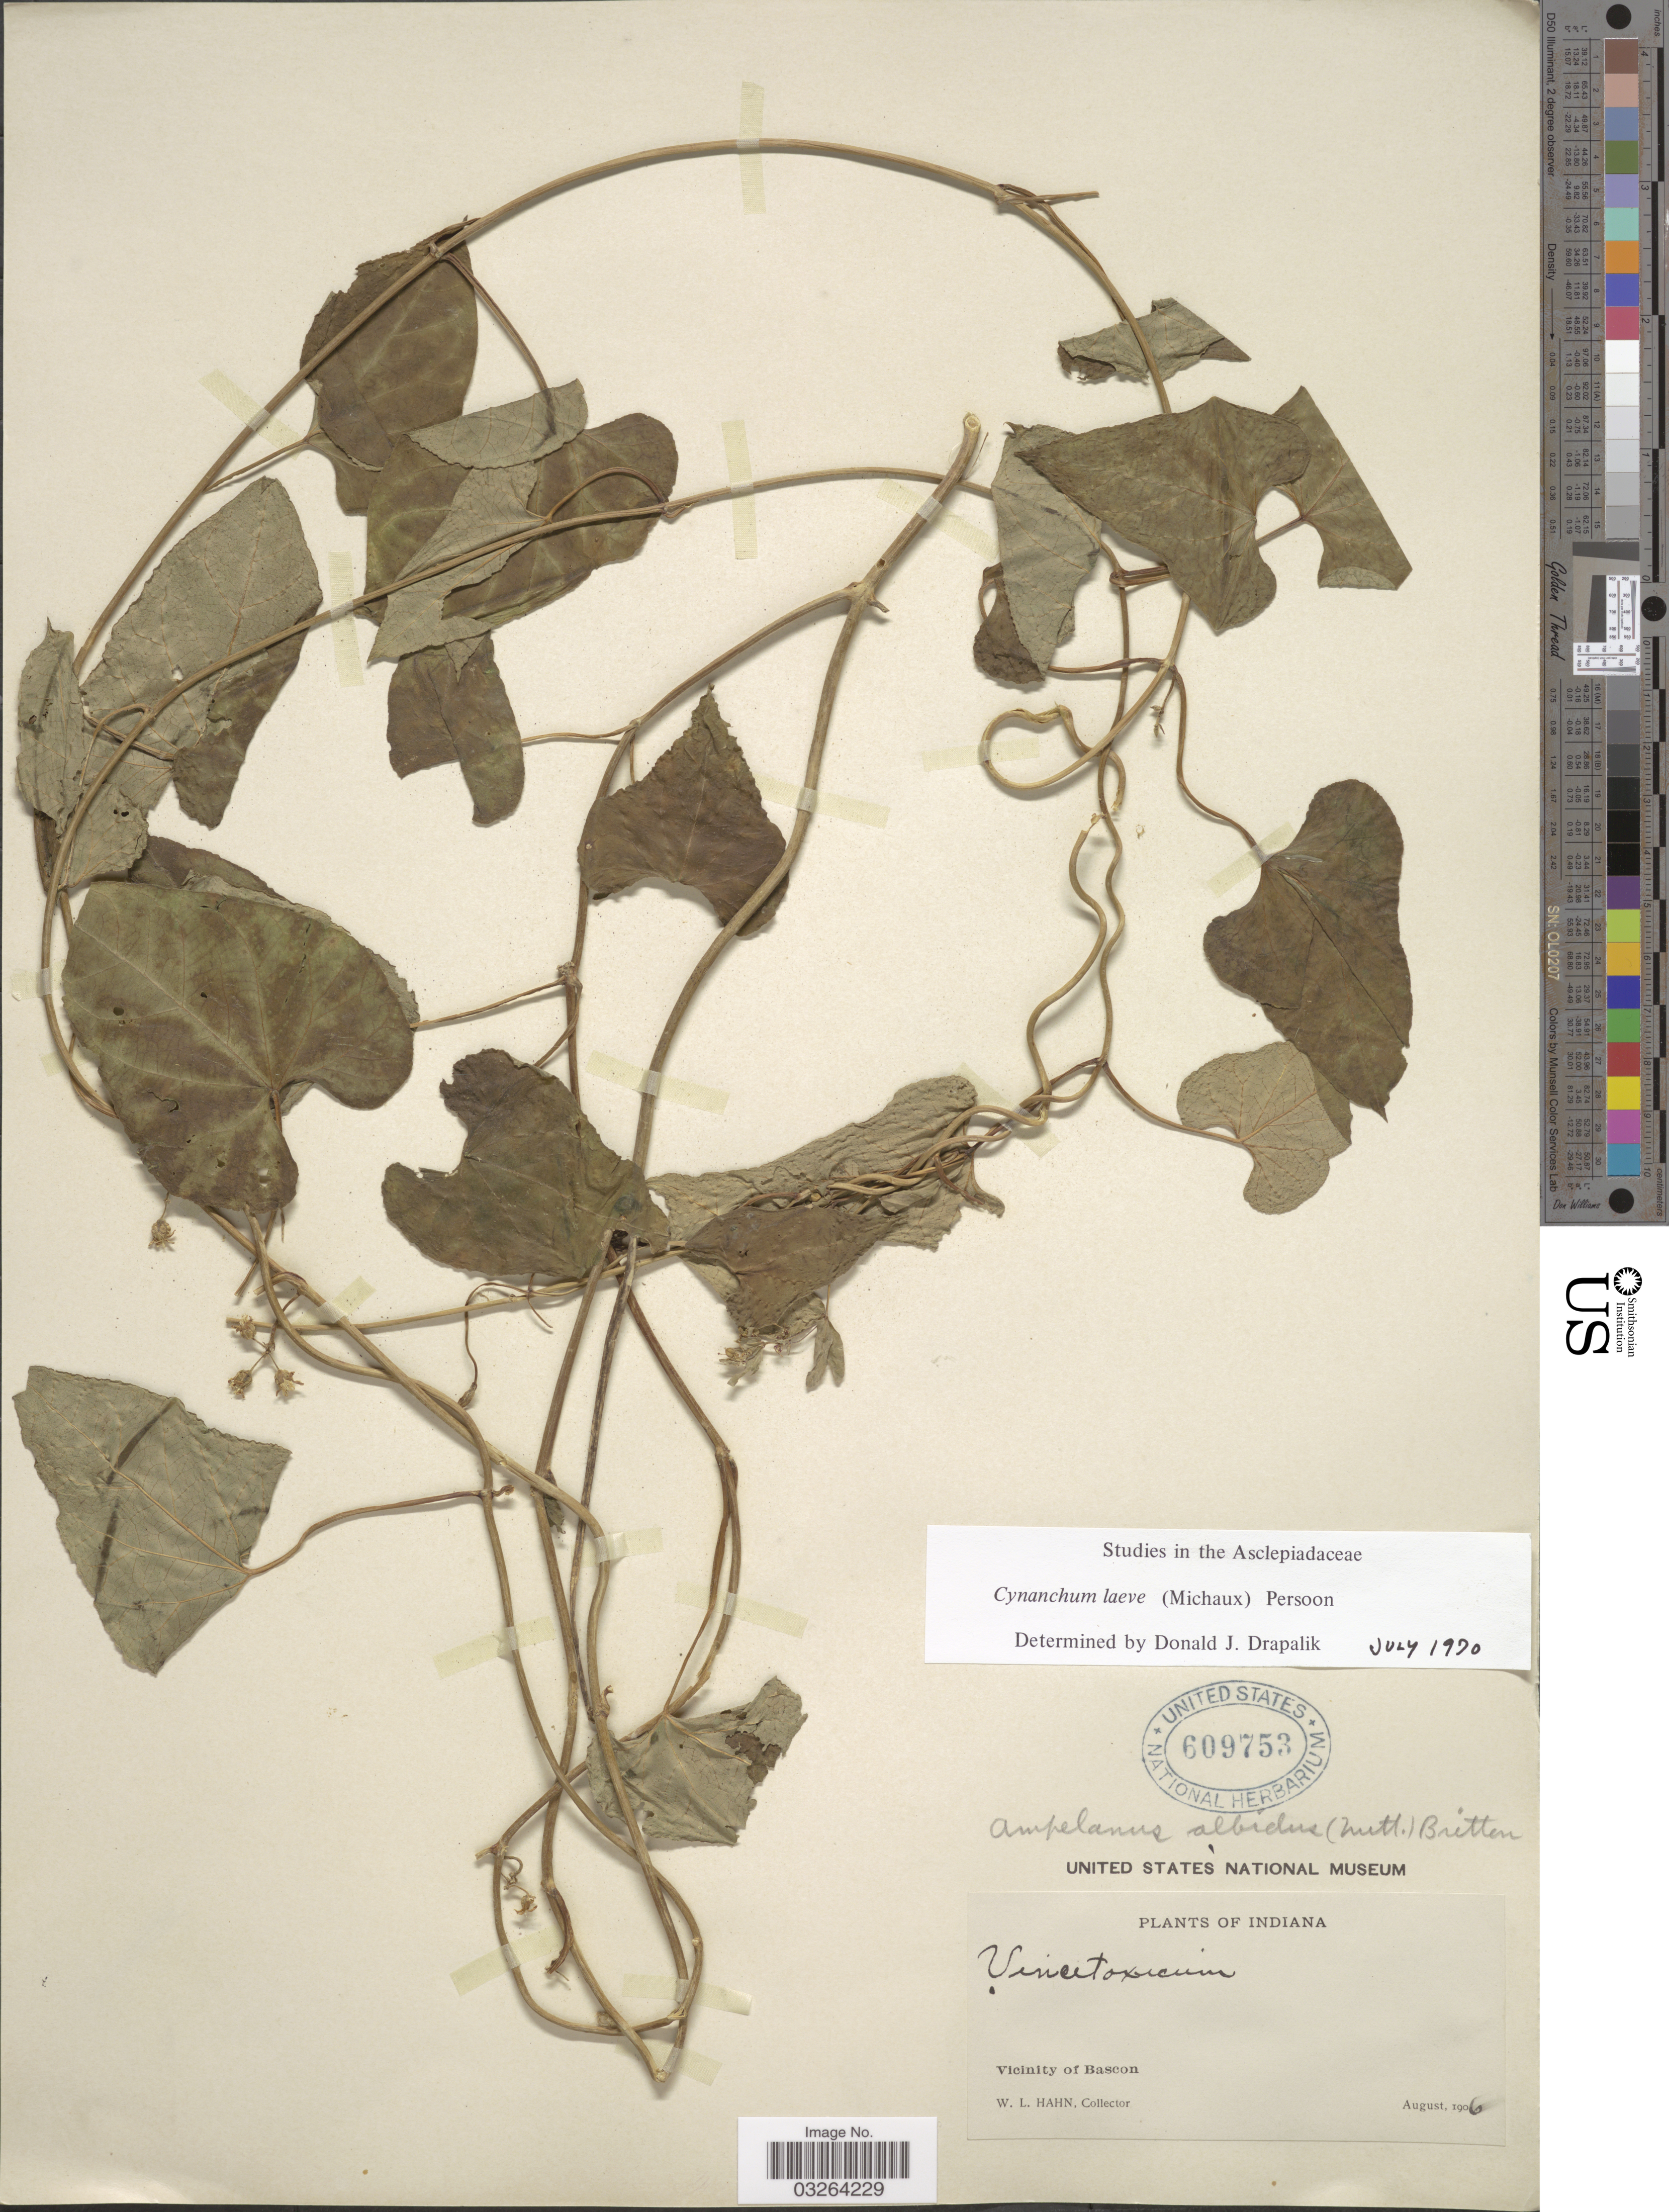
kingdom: Plantae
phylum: Tracheophyta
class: Magnoliopsida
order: Gentianales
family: Apocynaceae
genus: Cynanchum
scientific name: Cynanchum laeve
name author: (Michx.) Pers.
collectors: W. L. Hahn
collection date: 1906-08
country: United States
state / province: Indiana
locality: Vicinity of Bascon.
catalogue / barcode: US 609753